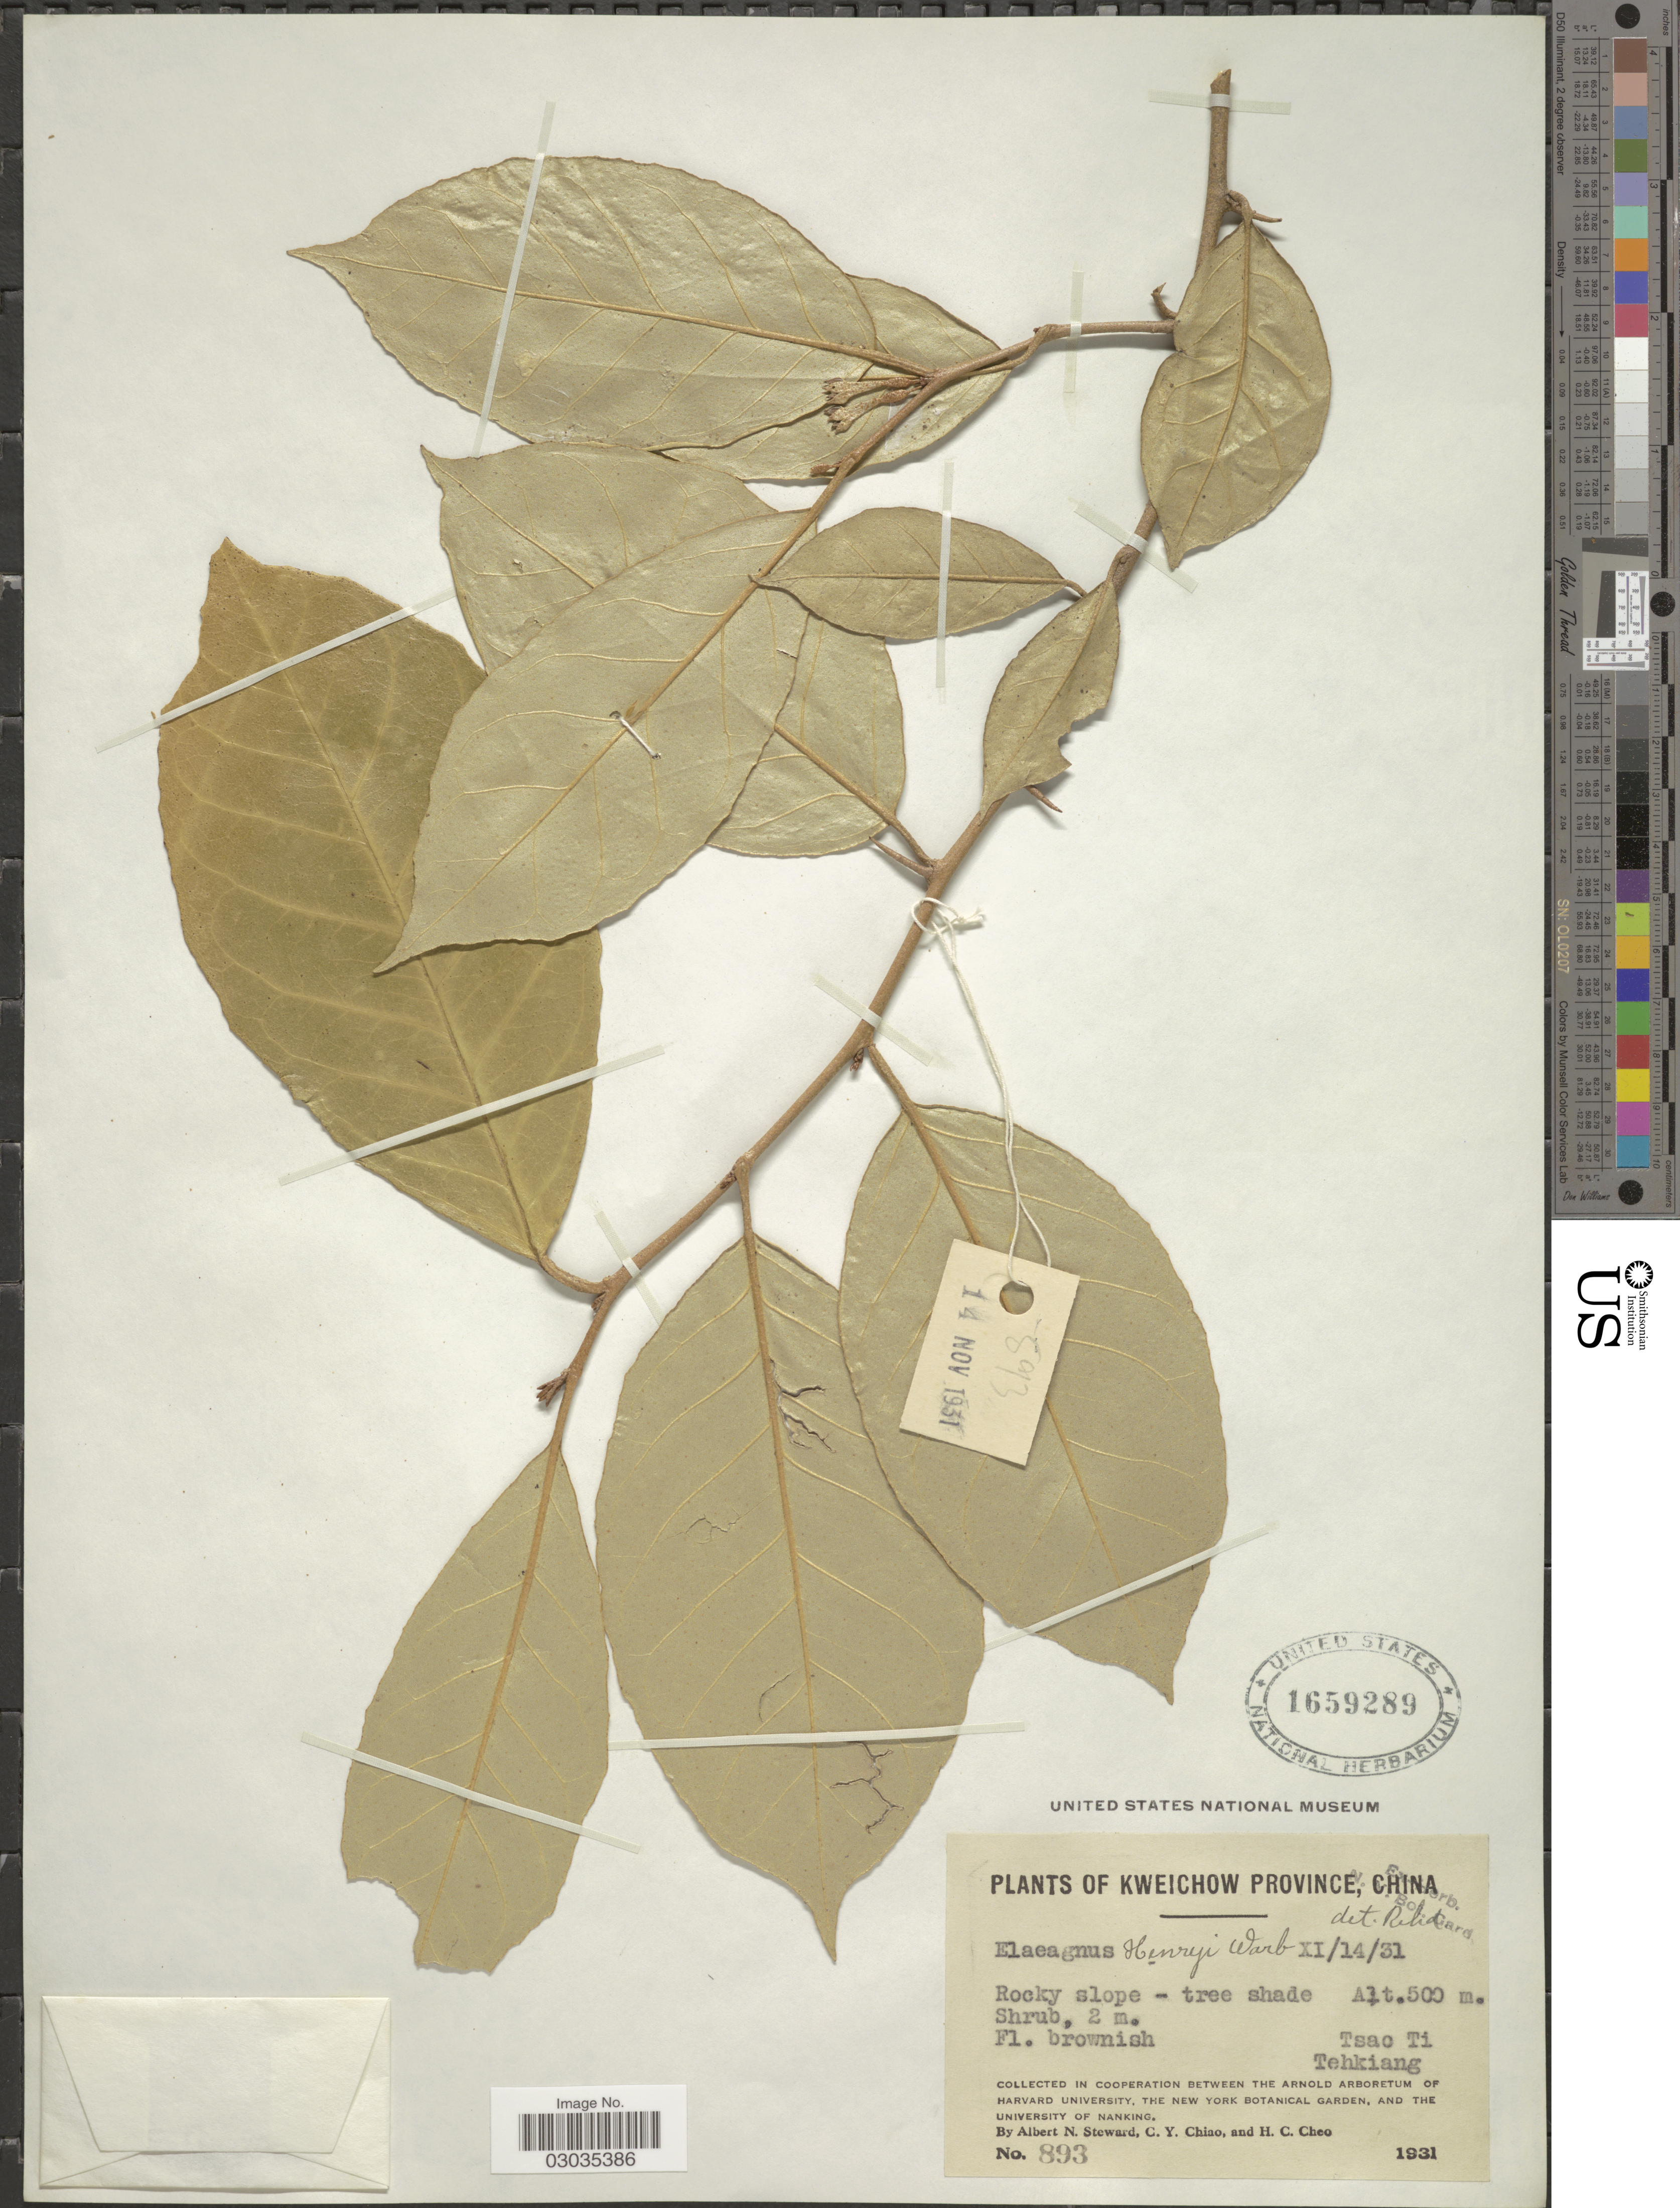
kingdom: Plantae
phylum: Tracheophyta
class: Magnoliopsida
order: Rosales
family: Elaeagnaceae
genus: Elaeagnus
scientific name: Elaeagnus henryi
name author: Warb.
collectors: A. N. Steward, C. Y. Chiao & H. Cheo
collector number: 893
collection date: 1931-11-14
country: China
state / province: Guizhou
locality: Kweichow Province. Tsao Ti, Tehkiang.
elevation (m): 500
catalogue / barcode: US 1659289